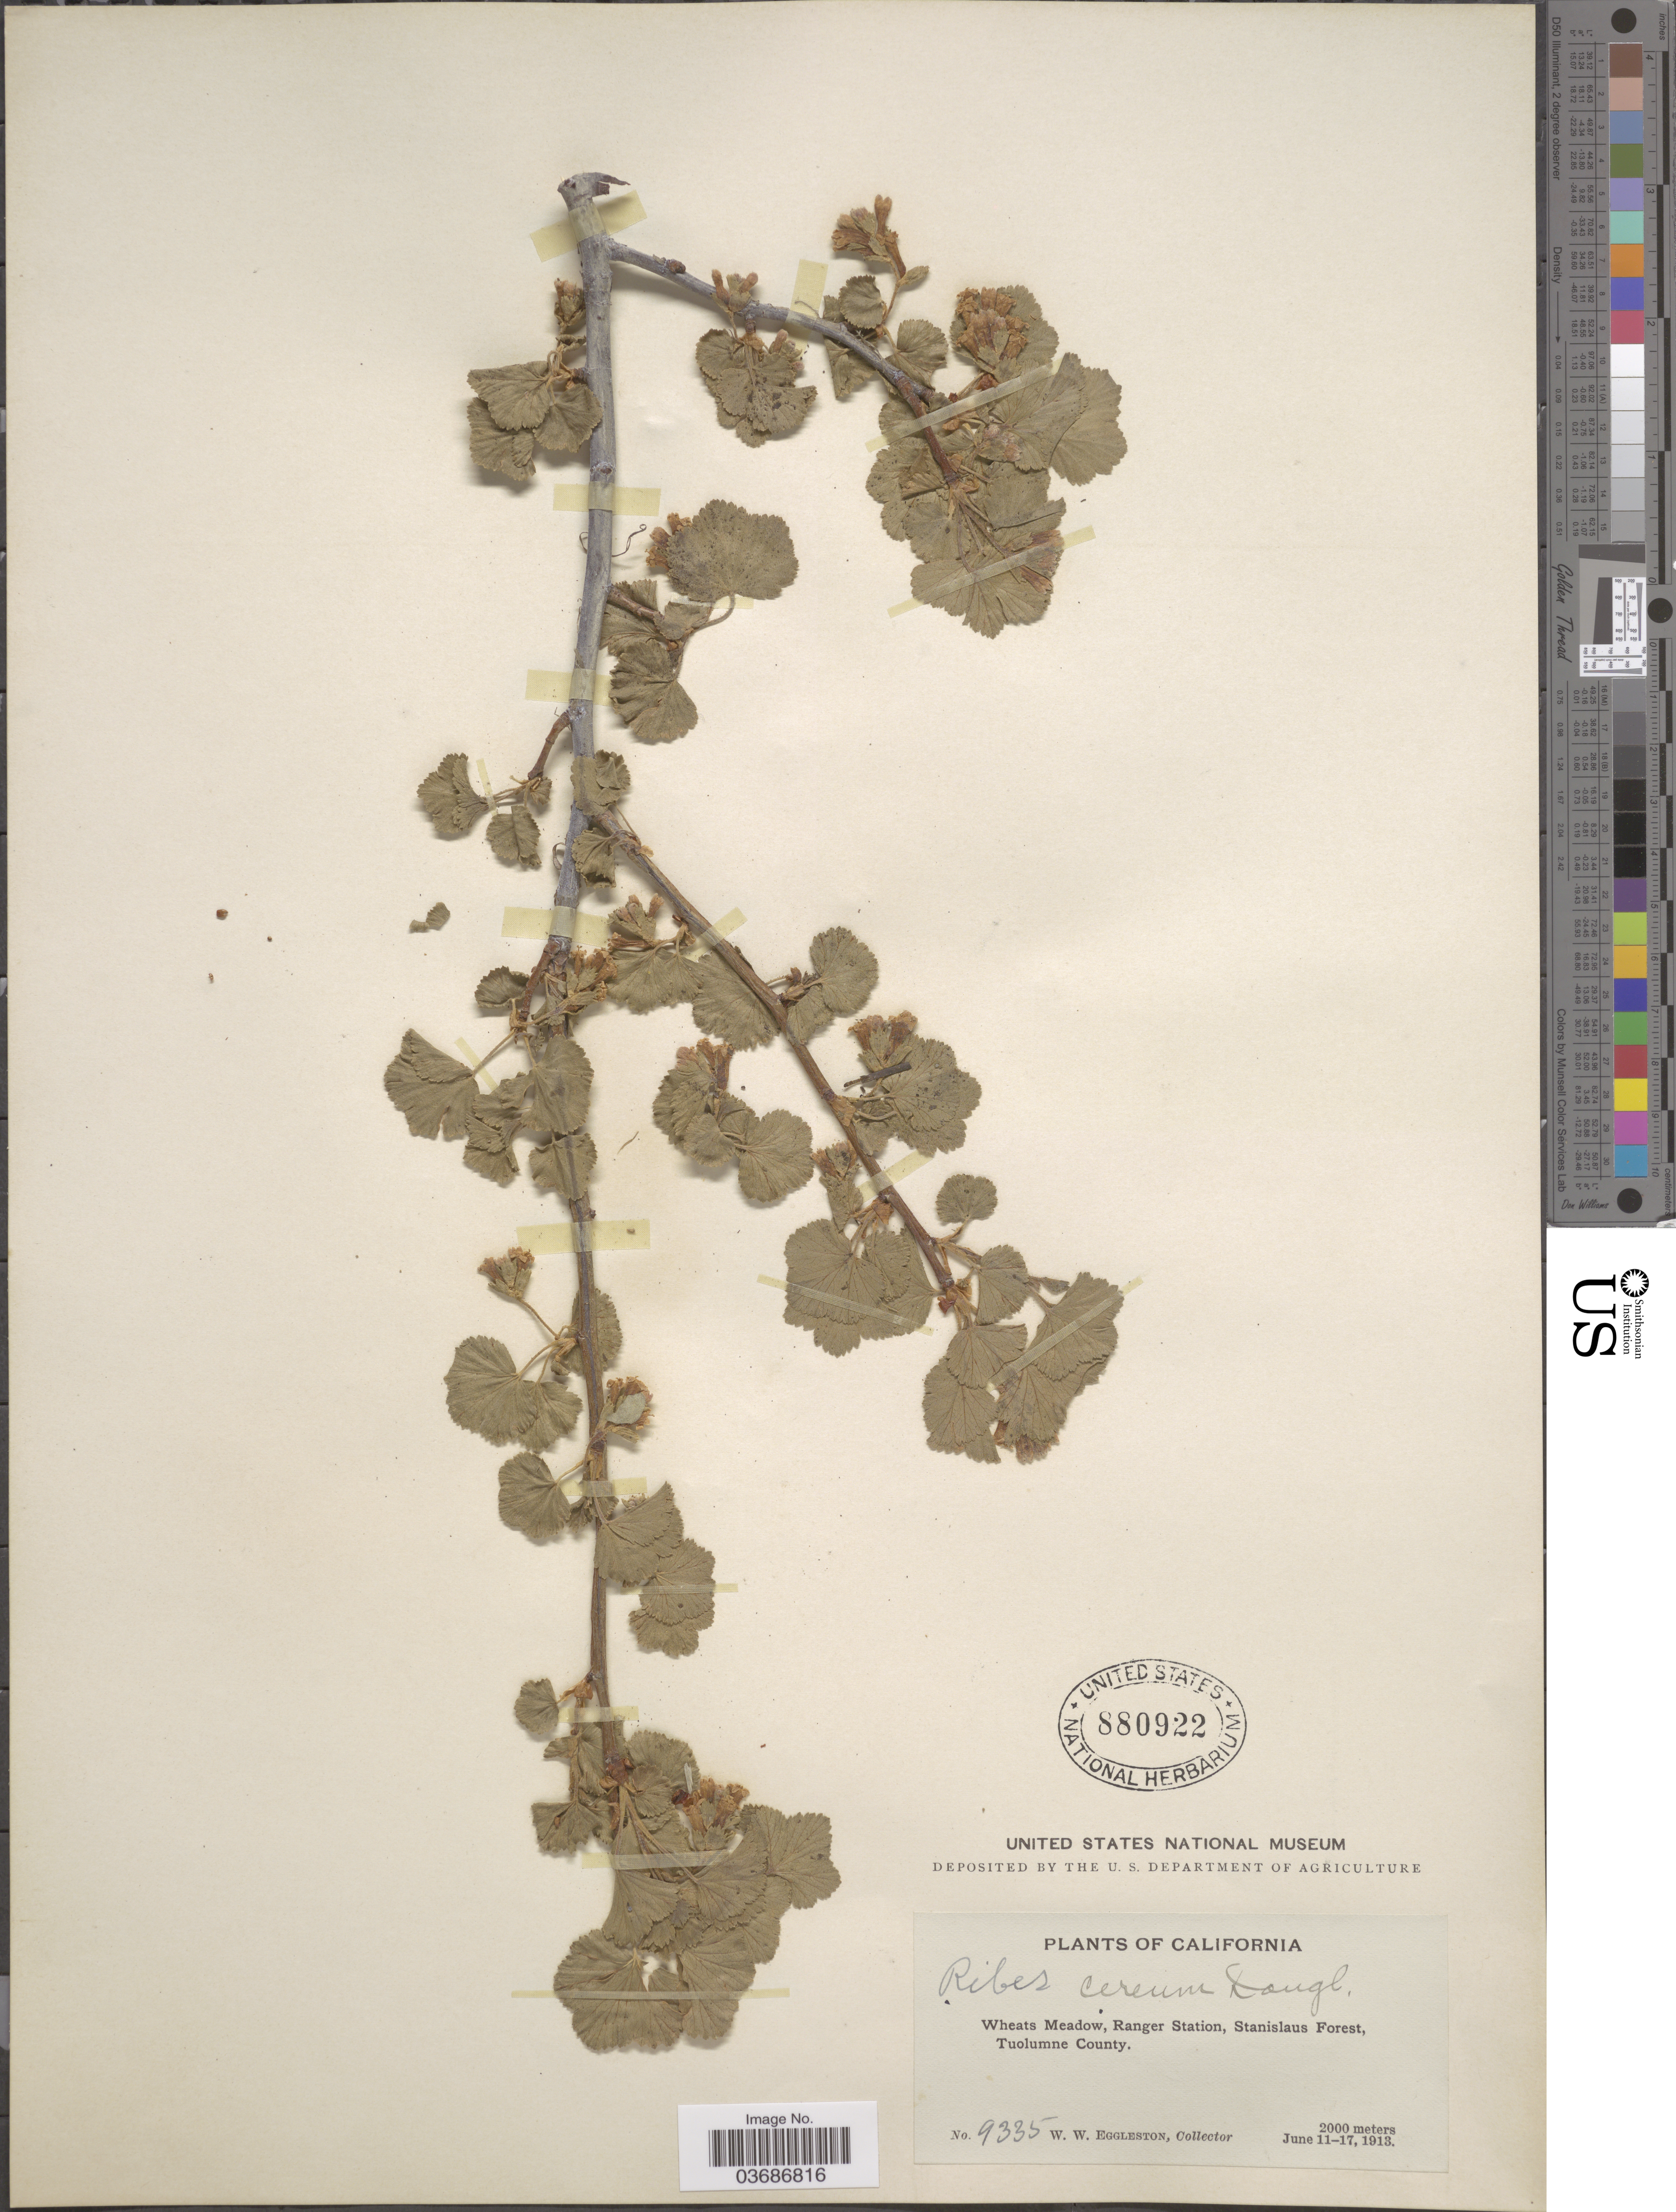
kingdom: Plantae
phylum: Tracheophyta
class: Magnoliopsida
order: Saxifragales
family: Grossulariaceae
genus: Ribes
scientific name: Ribes cereum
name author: Douglas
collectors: W. W. Eggleston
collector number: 9335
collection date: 1913-06-11/1913-06-17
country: United States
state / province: California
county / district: Tuolumne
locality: Wheats Meadow, Ranger Station, Stanislaus Forest, Tuolumne County.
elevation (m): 2000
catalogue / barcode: US 880922